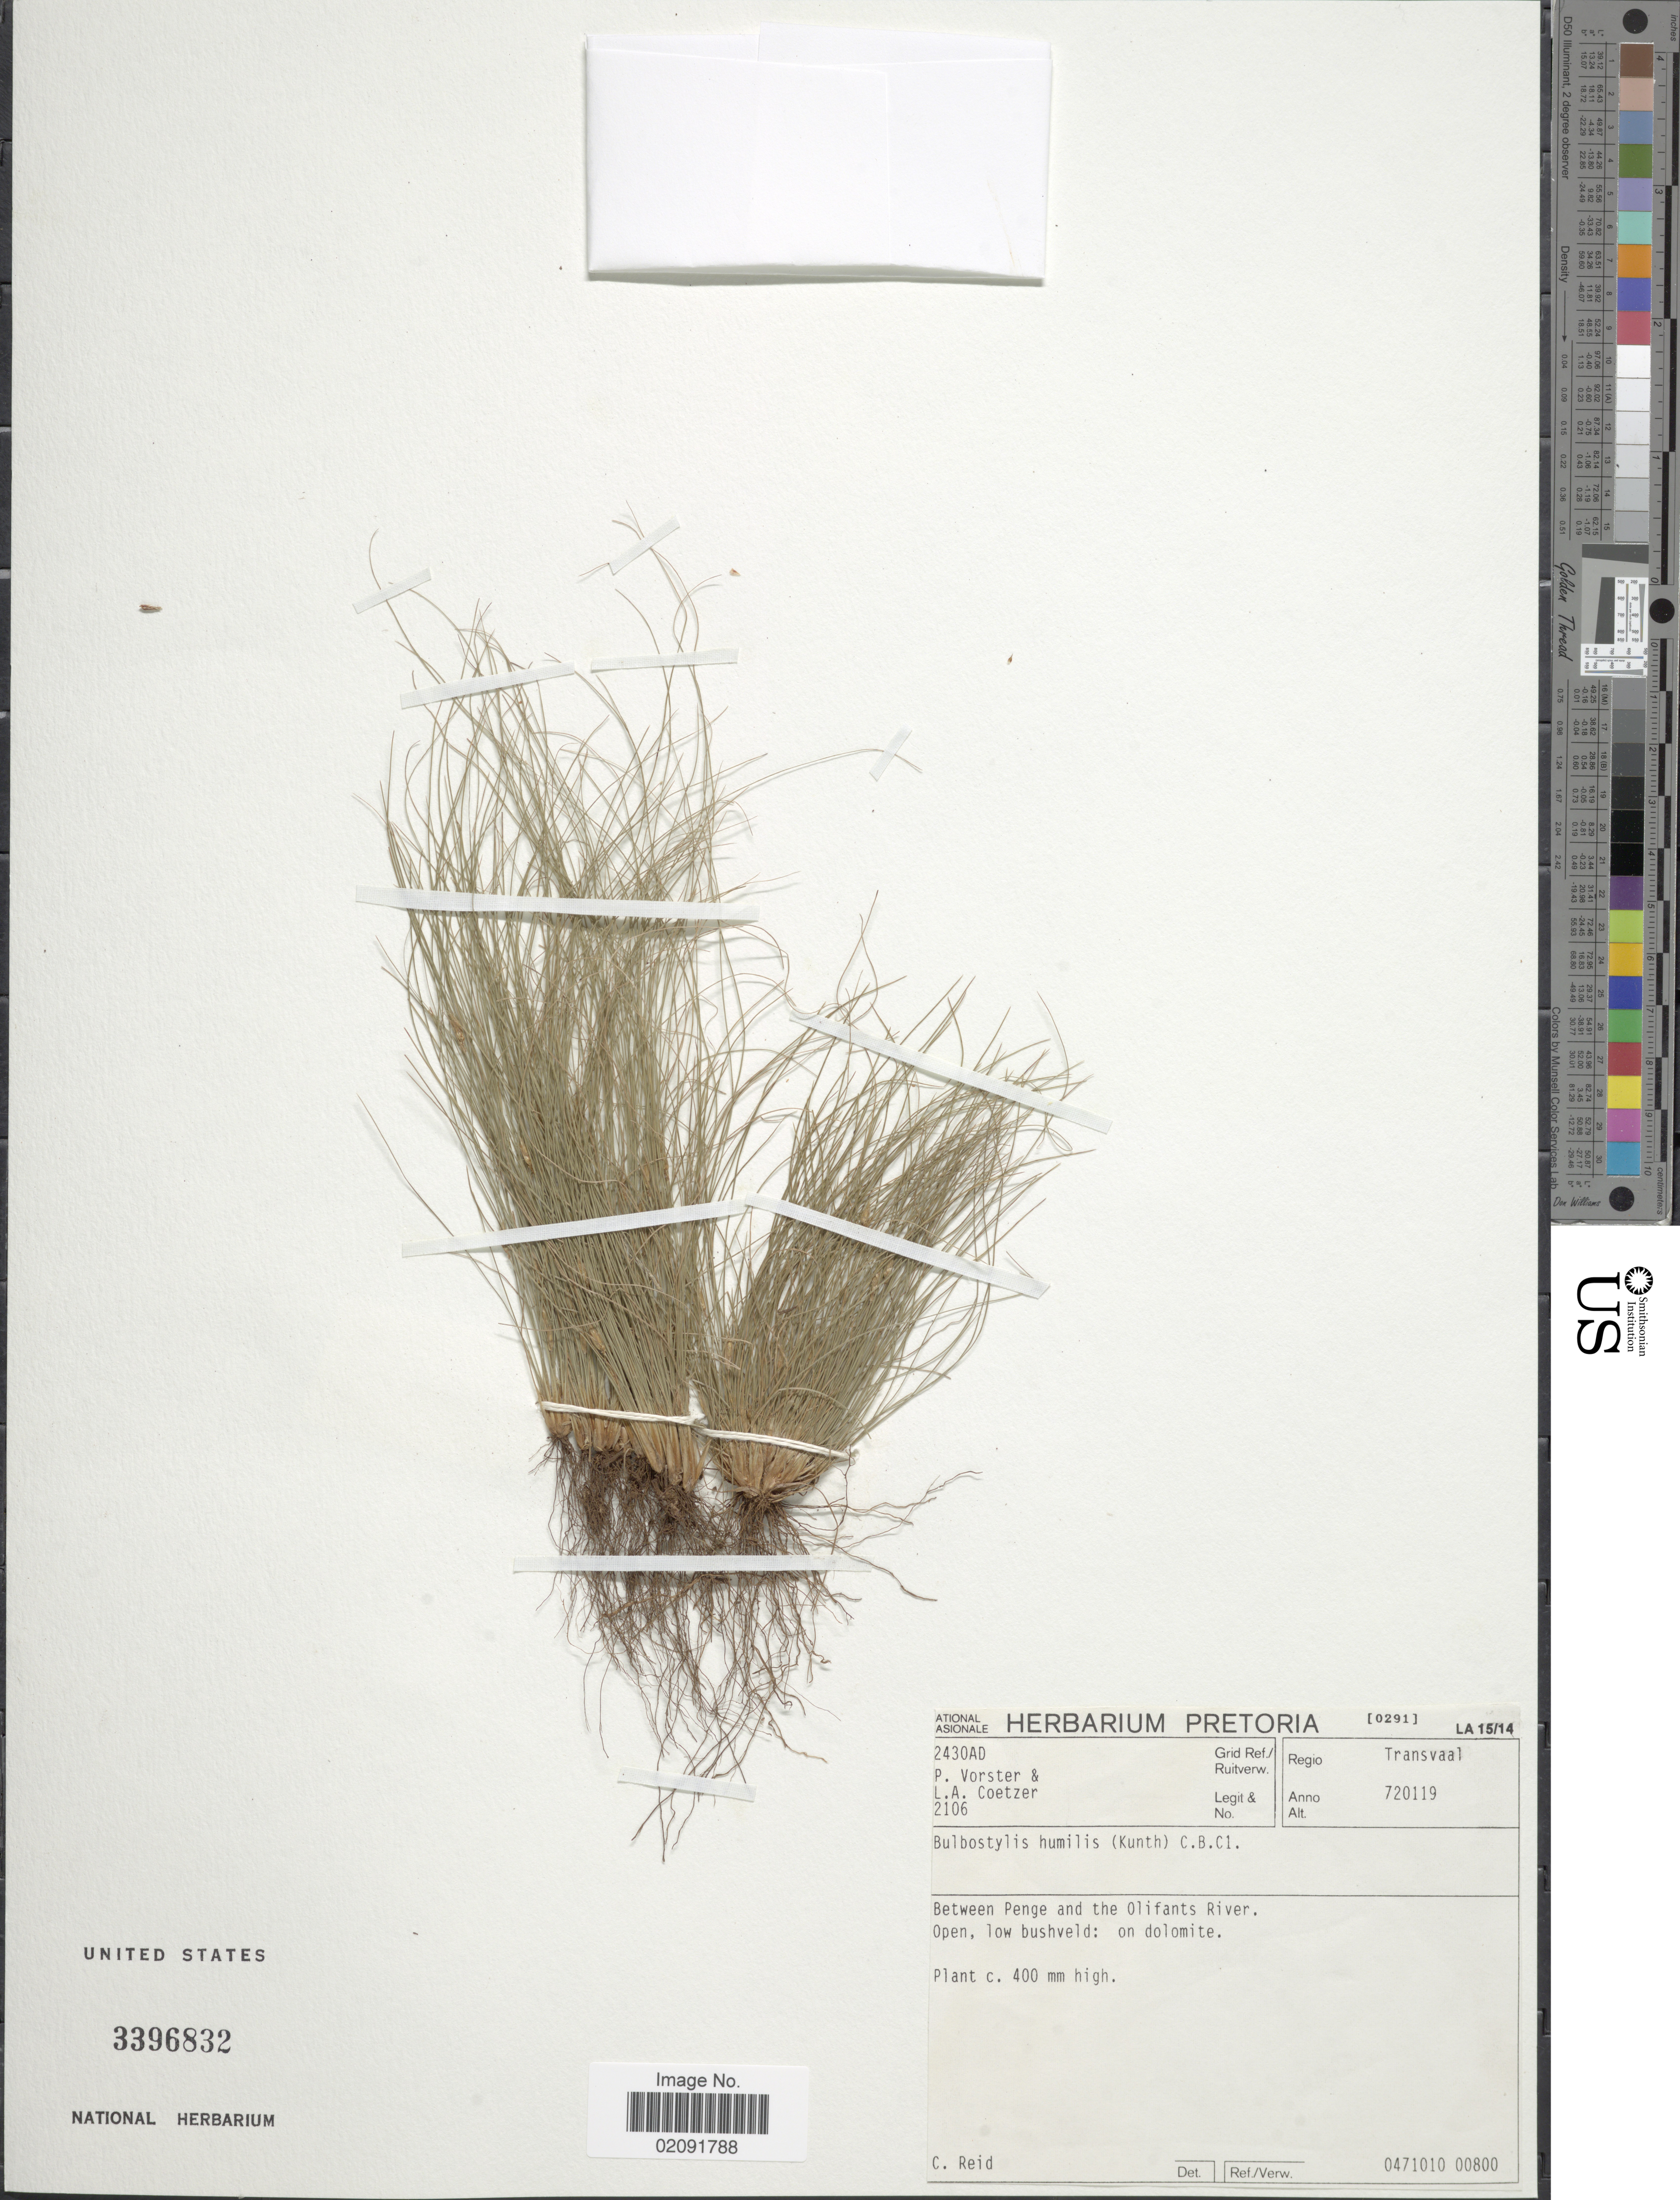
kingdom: Plantae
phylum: Tracheophyta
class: Liliopsida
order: Poales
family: Cyperaceae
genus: Bulbostylis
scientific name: Bulbostylis humilis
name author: (Kunth) C.B. Clarke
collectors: P. Vorster & L. Coetzer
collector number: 2106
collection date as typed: Transcribed d/m/y: 19/10/72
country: South Africa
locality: Regio Transvaal, Between Penge and the Olifants River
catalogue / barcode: US 3396832